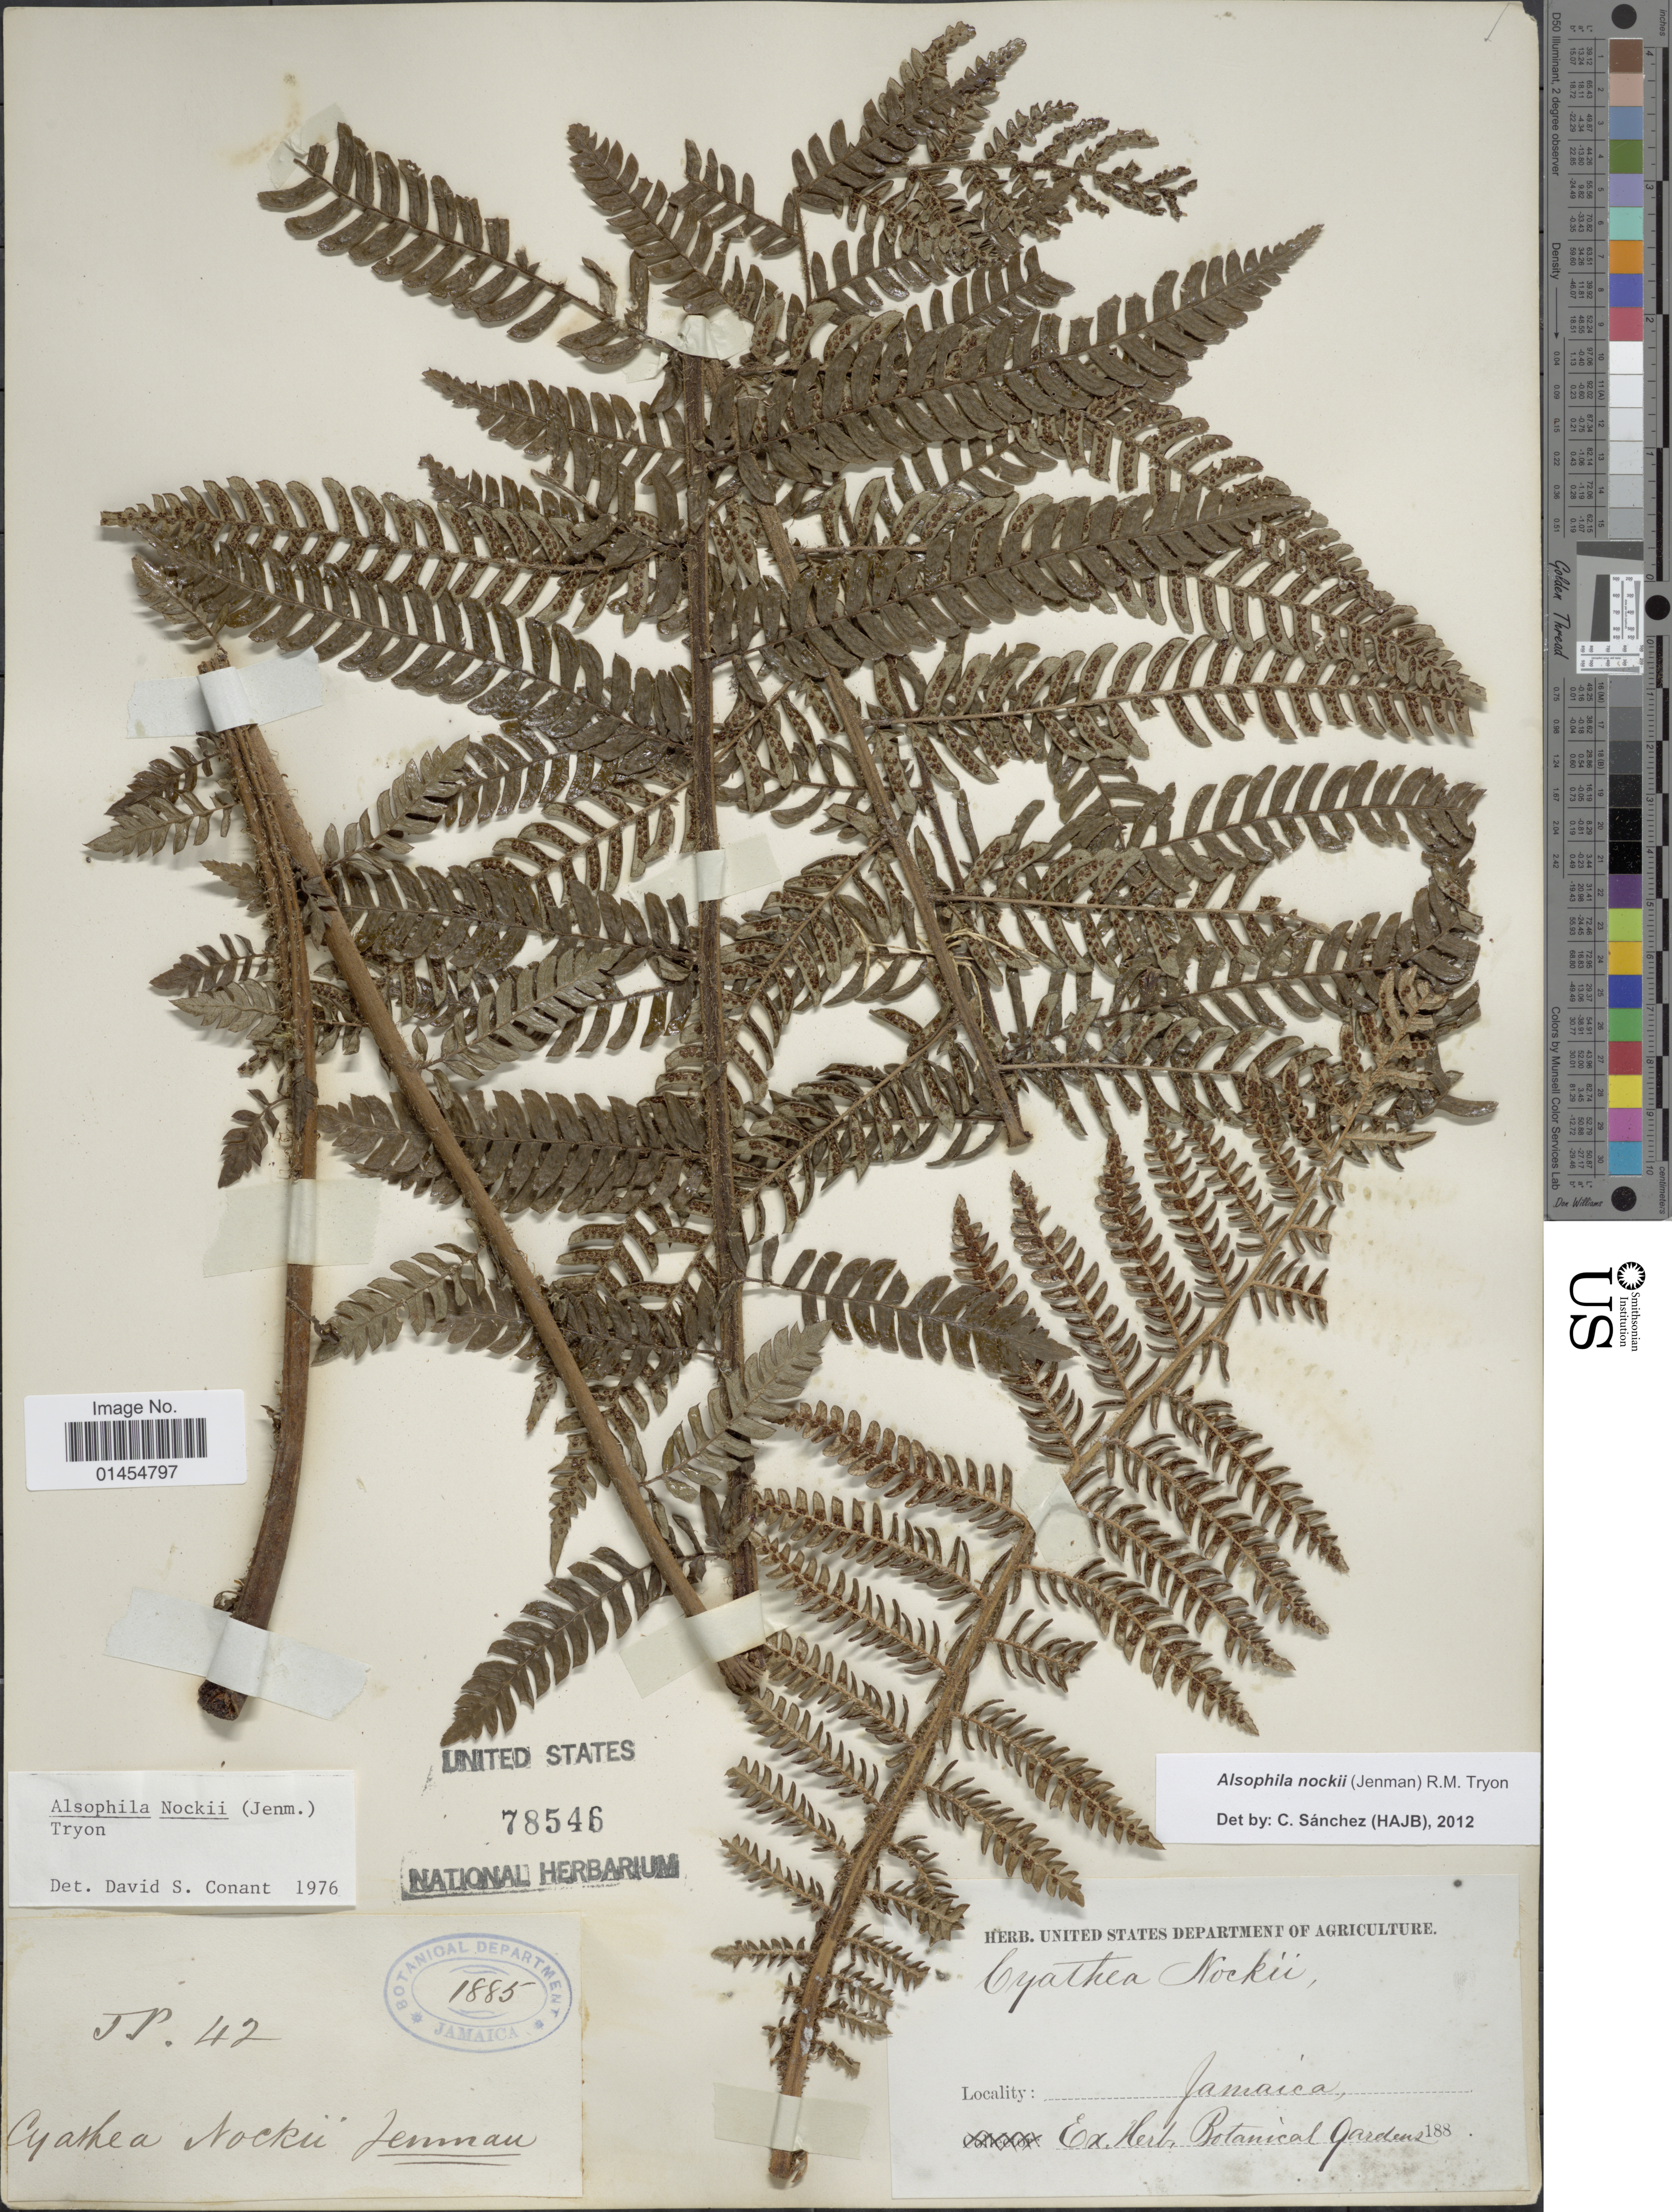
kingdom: Plantae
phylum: Tracheophyta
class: Polypodiopsida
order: Cyatheales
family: Cyatheaceae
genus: Alsophila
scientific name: Alsophila nockii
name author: (Jenman) R.M. Tryon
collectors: J.P.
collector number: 42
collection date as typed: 188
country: Jamaica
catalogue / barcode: US 78546